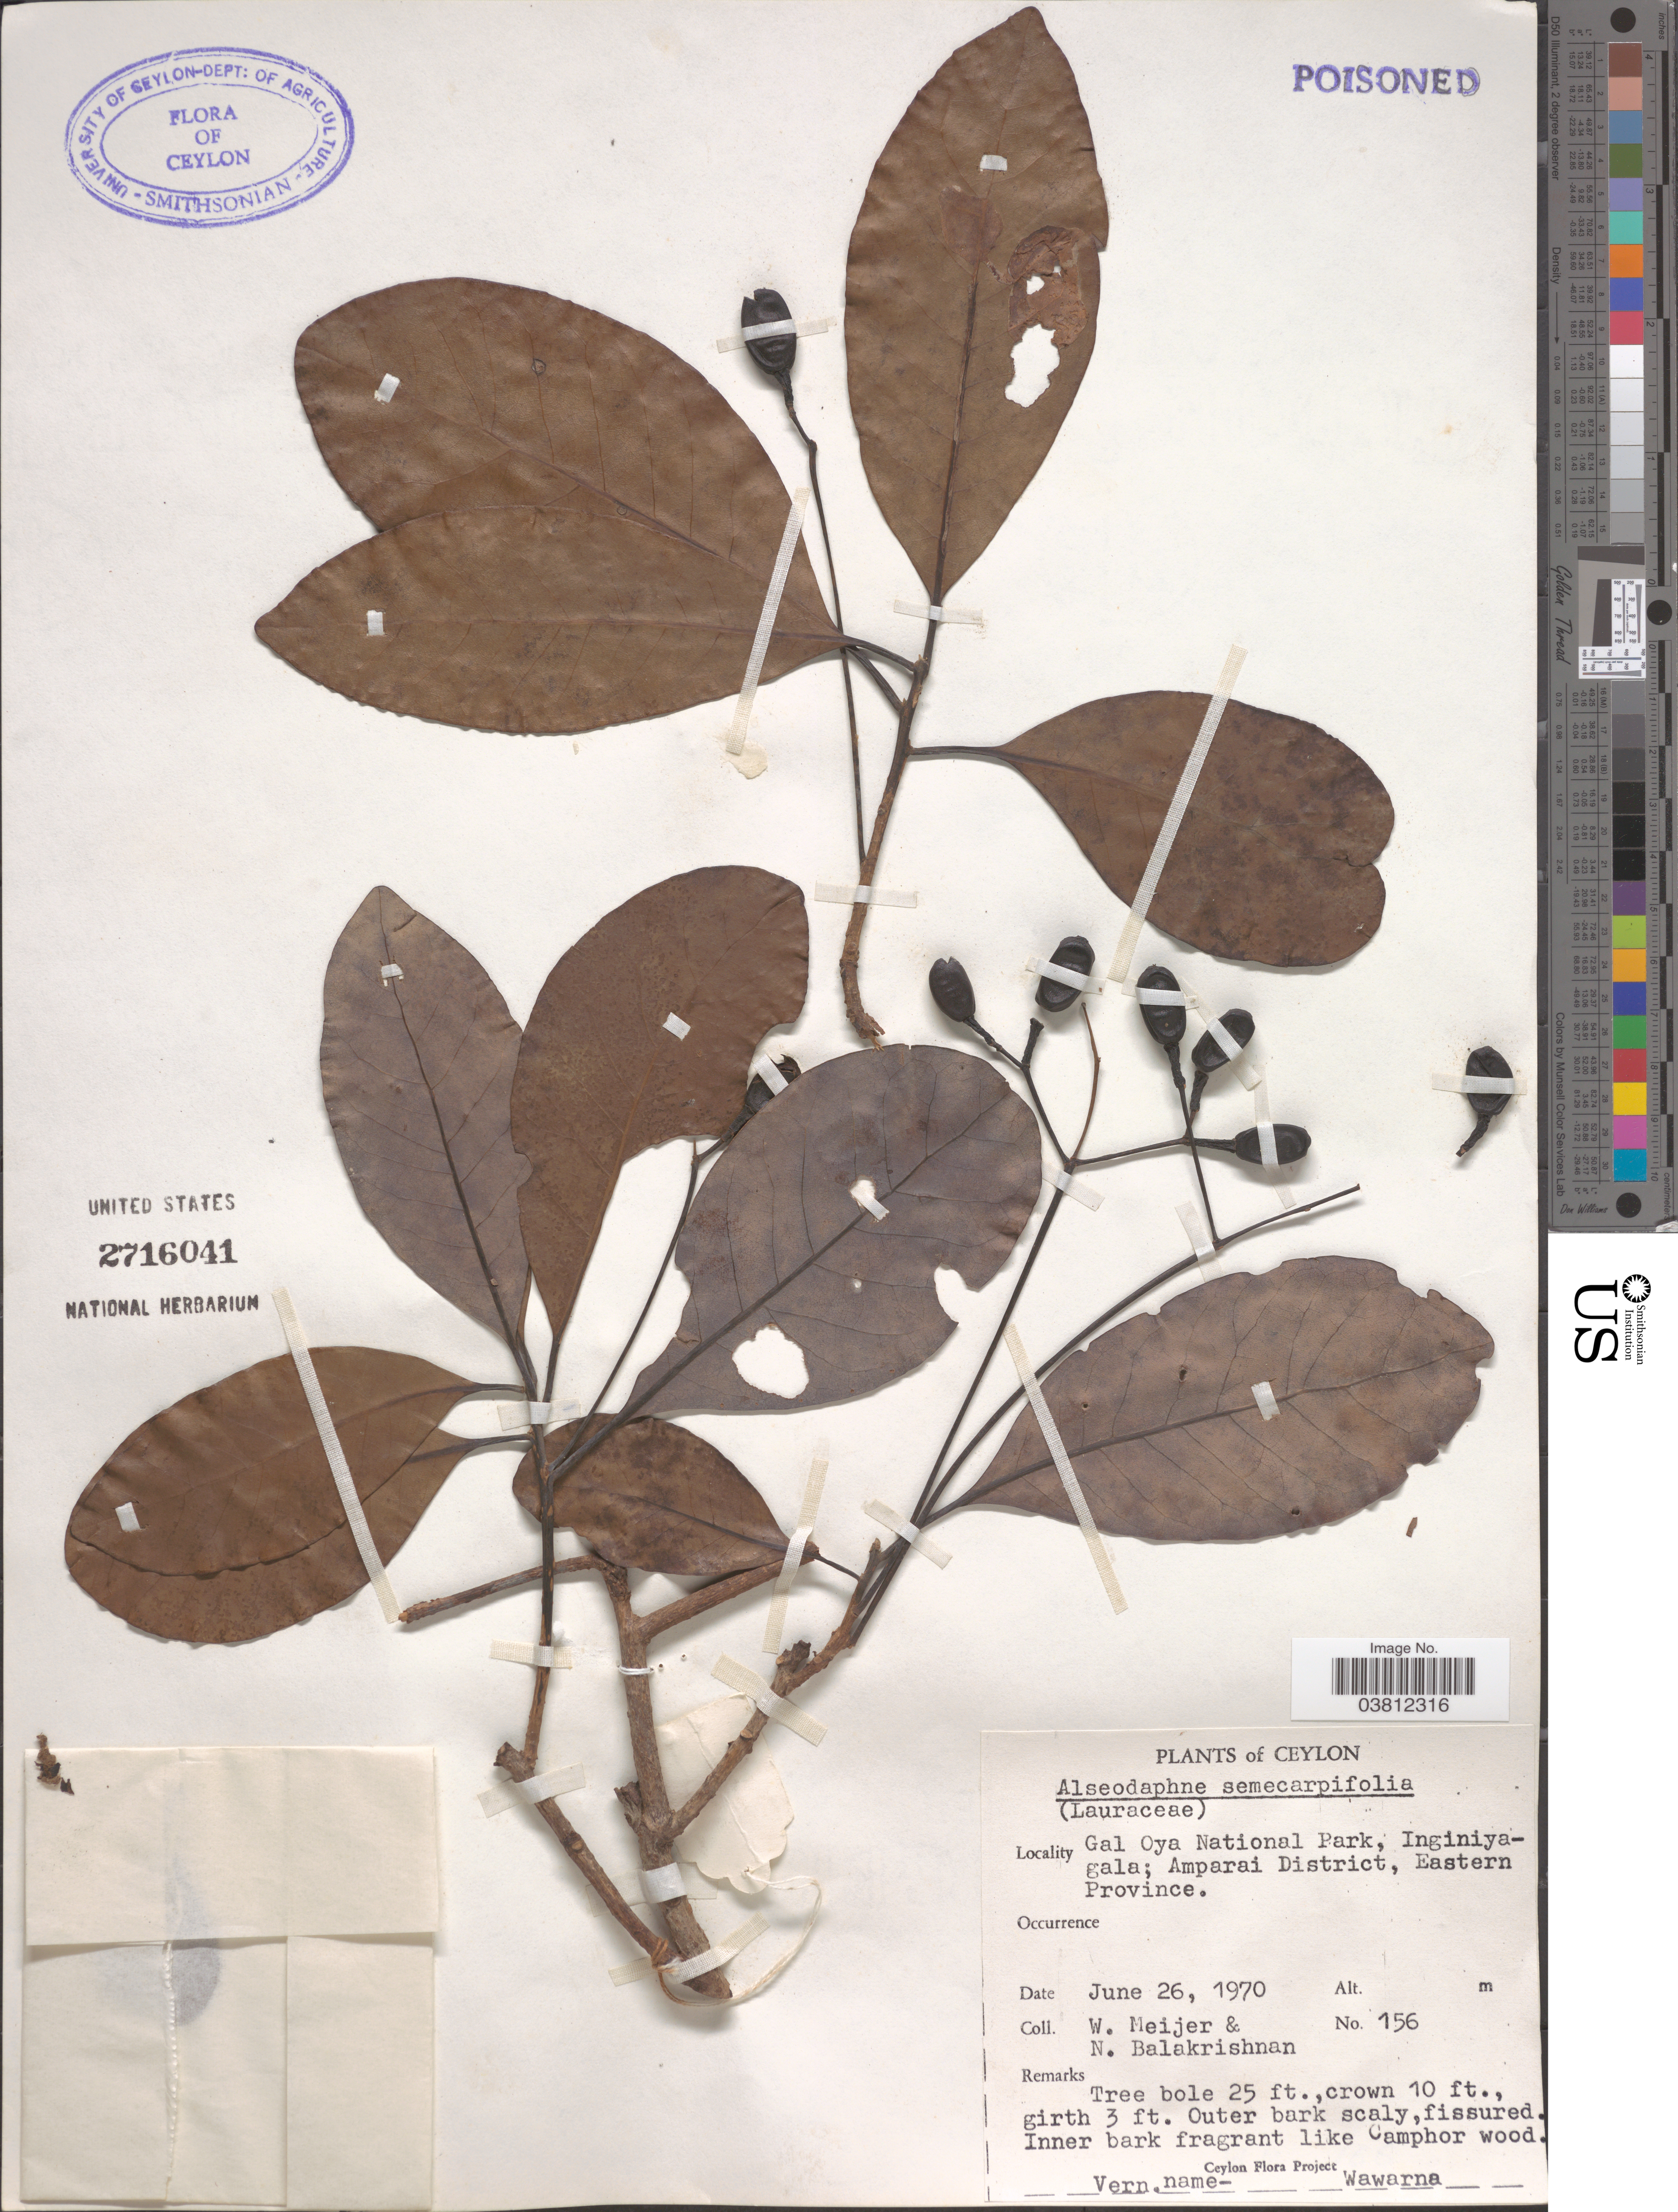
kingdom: Plantae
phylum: Tracheophyta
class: Magnoliopsida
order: Laurales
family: Lauraceae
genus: Alseodaphne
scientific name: Alseodaphne semecarpifolia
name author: Nees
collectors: W. Meijer & N. Balakrishnan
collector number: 156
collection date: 1970-06-26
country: Sri Lanka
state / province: Eastern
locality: Ceylon. Gal Oya National Park, Inginiyagala; Amparai District, Eastern Province.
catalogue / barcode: US 2716041